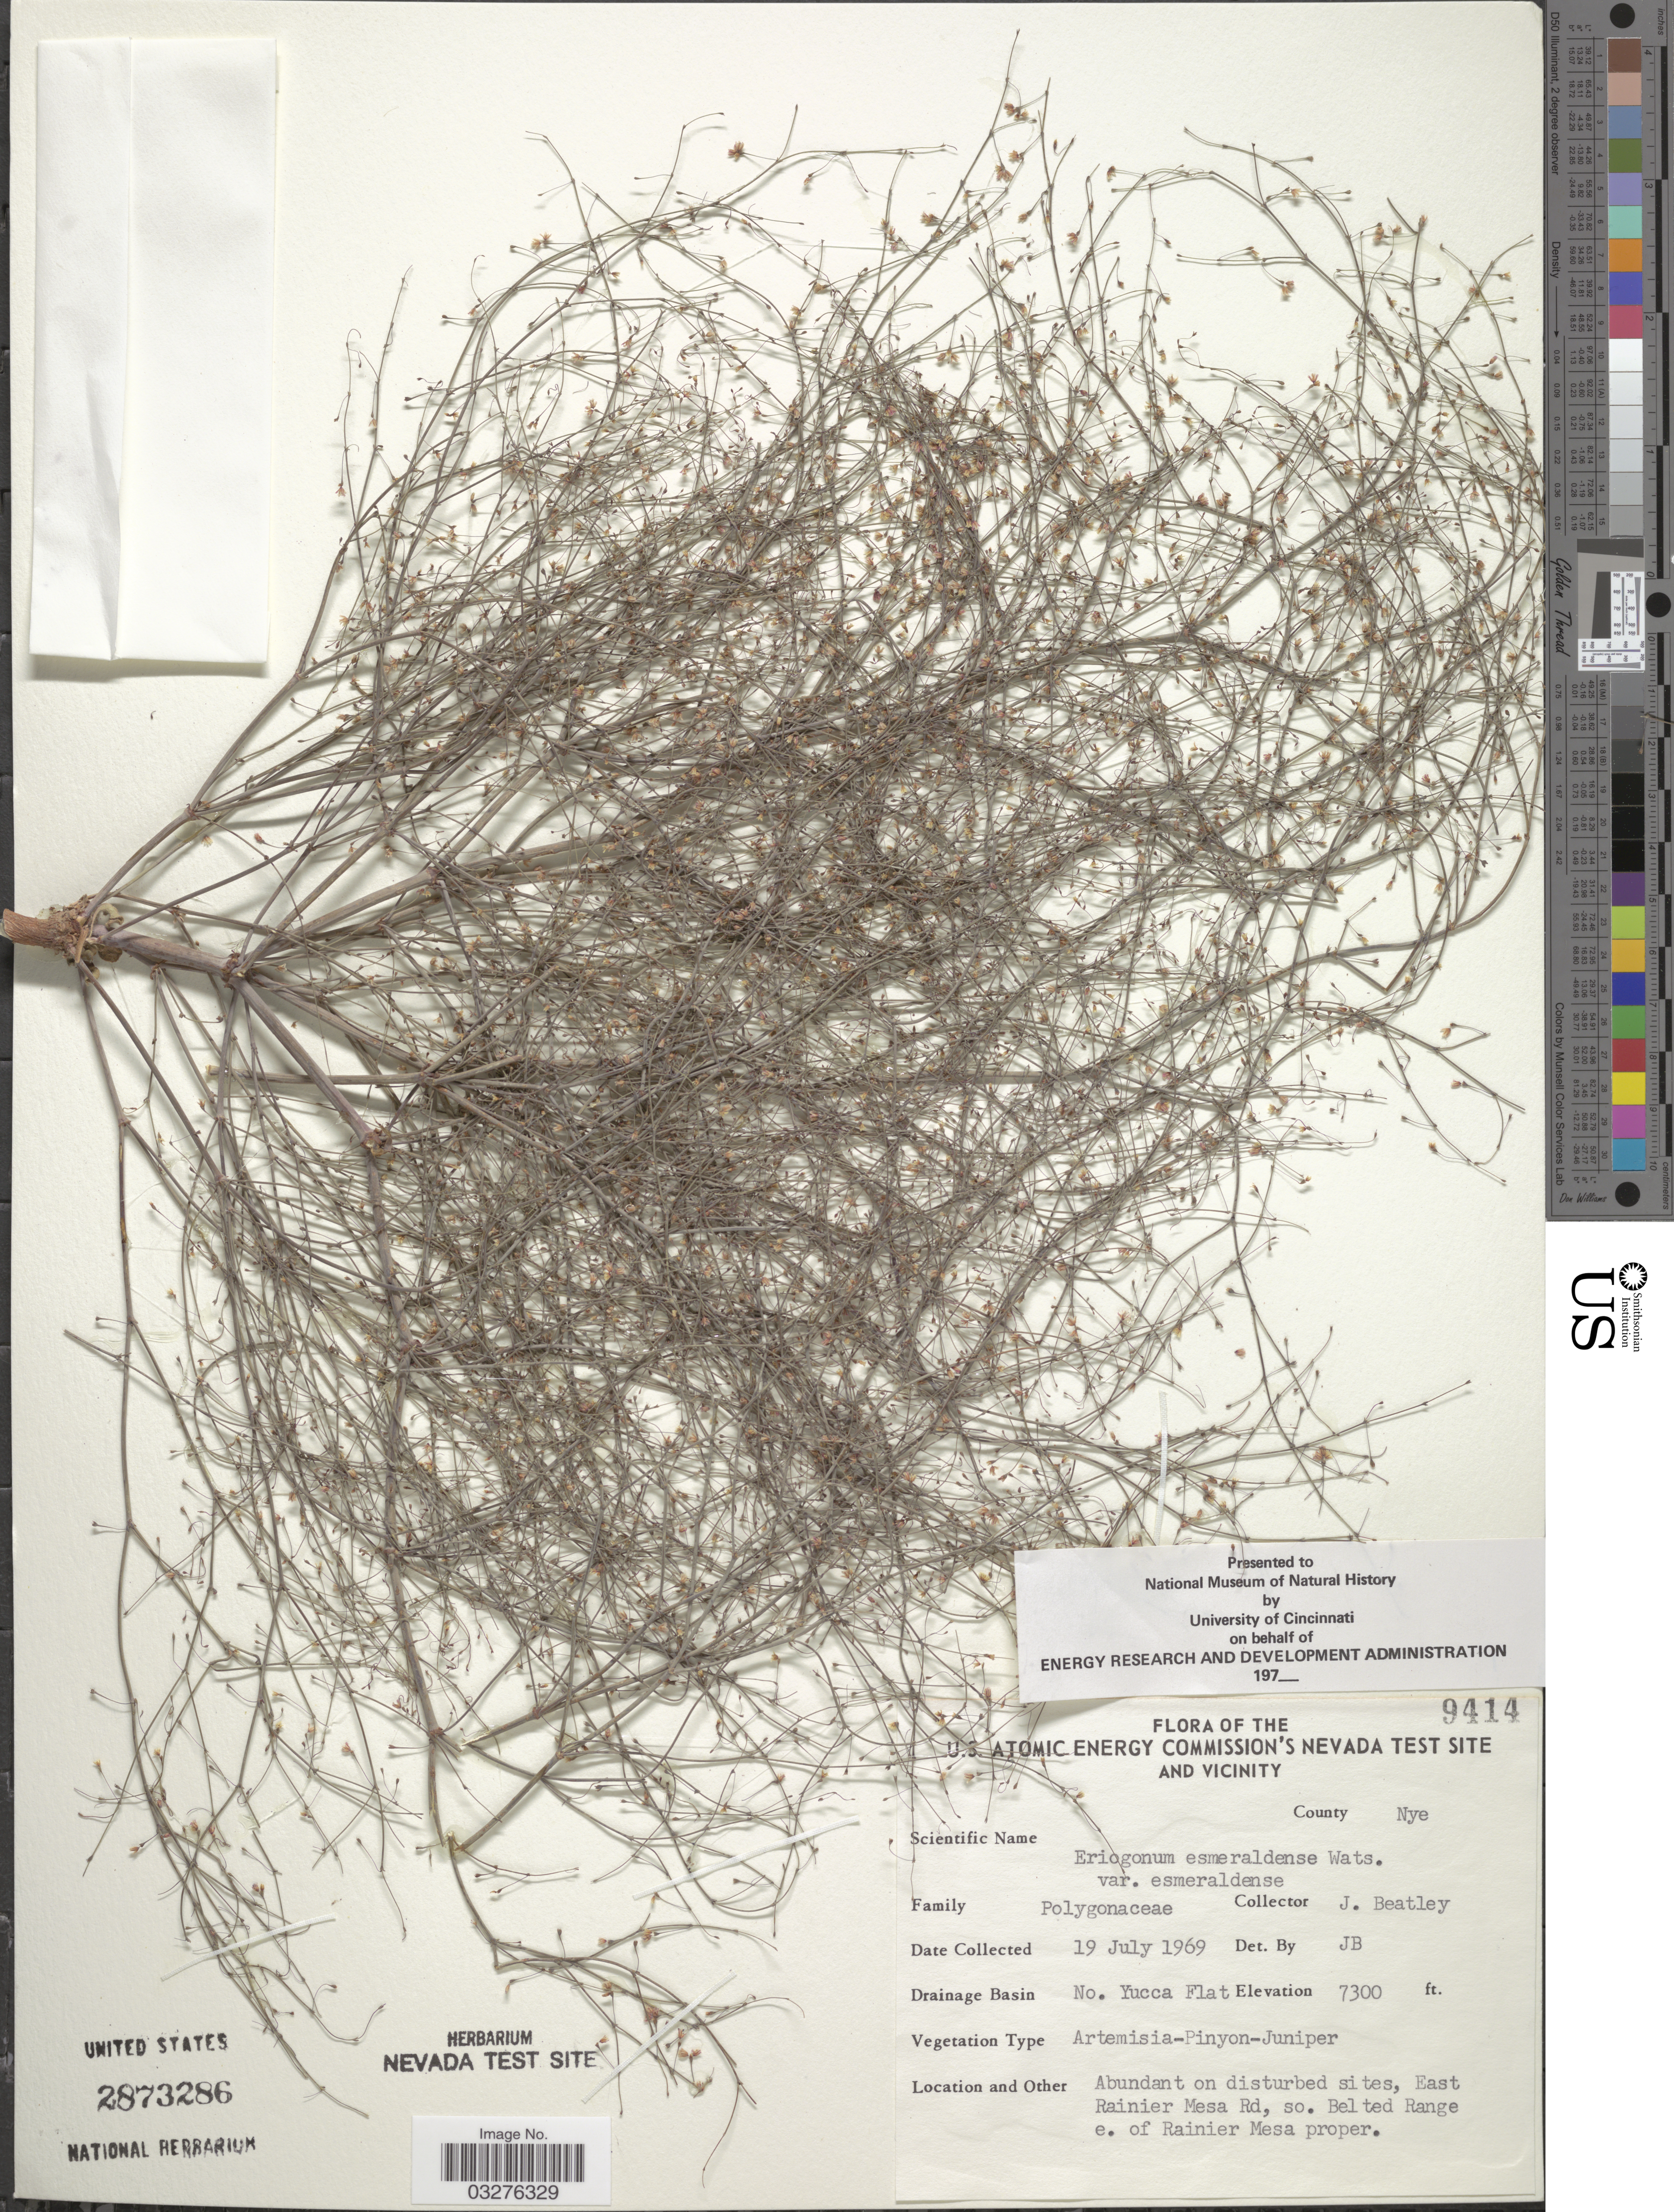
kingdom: Plantae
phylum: Tracheophyta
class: Magnoliopsida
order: Caryophyllales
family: Polygonaceae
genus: Eriogonum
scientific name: Eriogonum esmeraldense var. esmeraldense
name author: S. Watson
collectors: J. C. Beatley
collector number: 9414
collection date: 1969-07-19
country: United States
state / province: Nevada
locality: U.S. Atomic Energy Commission's Nevada Test Site and vicinity, County Nye, Drainage Basin No. Yucca Flat, East Rainier Mesa Rd, so. Bel ted Range e. of Rainier Mesa proper.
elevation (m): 2225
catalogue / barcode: US 2873286